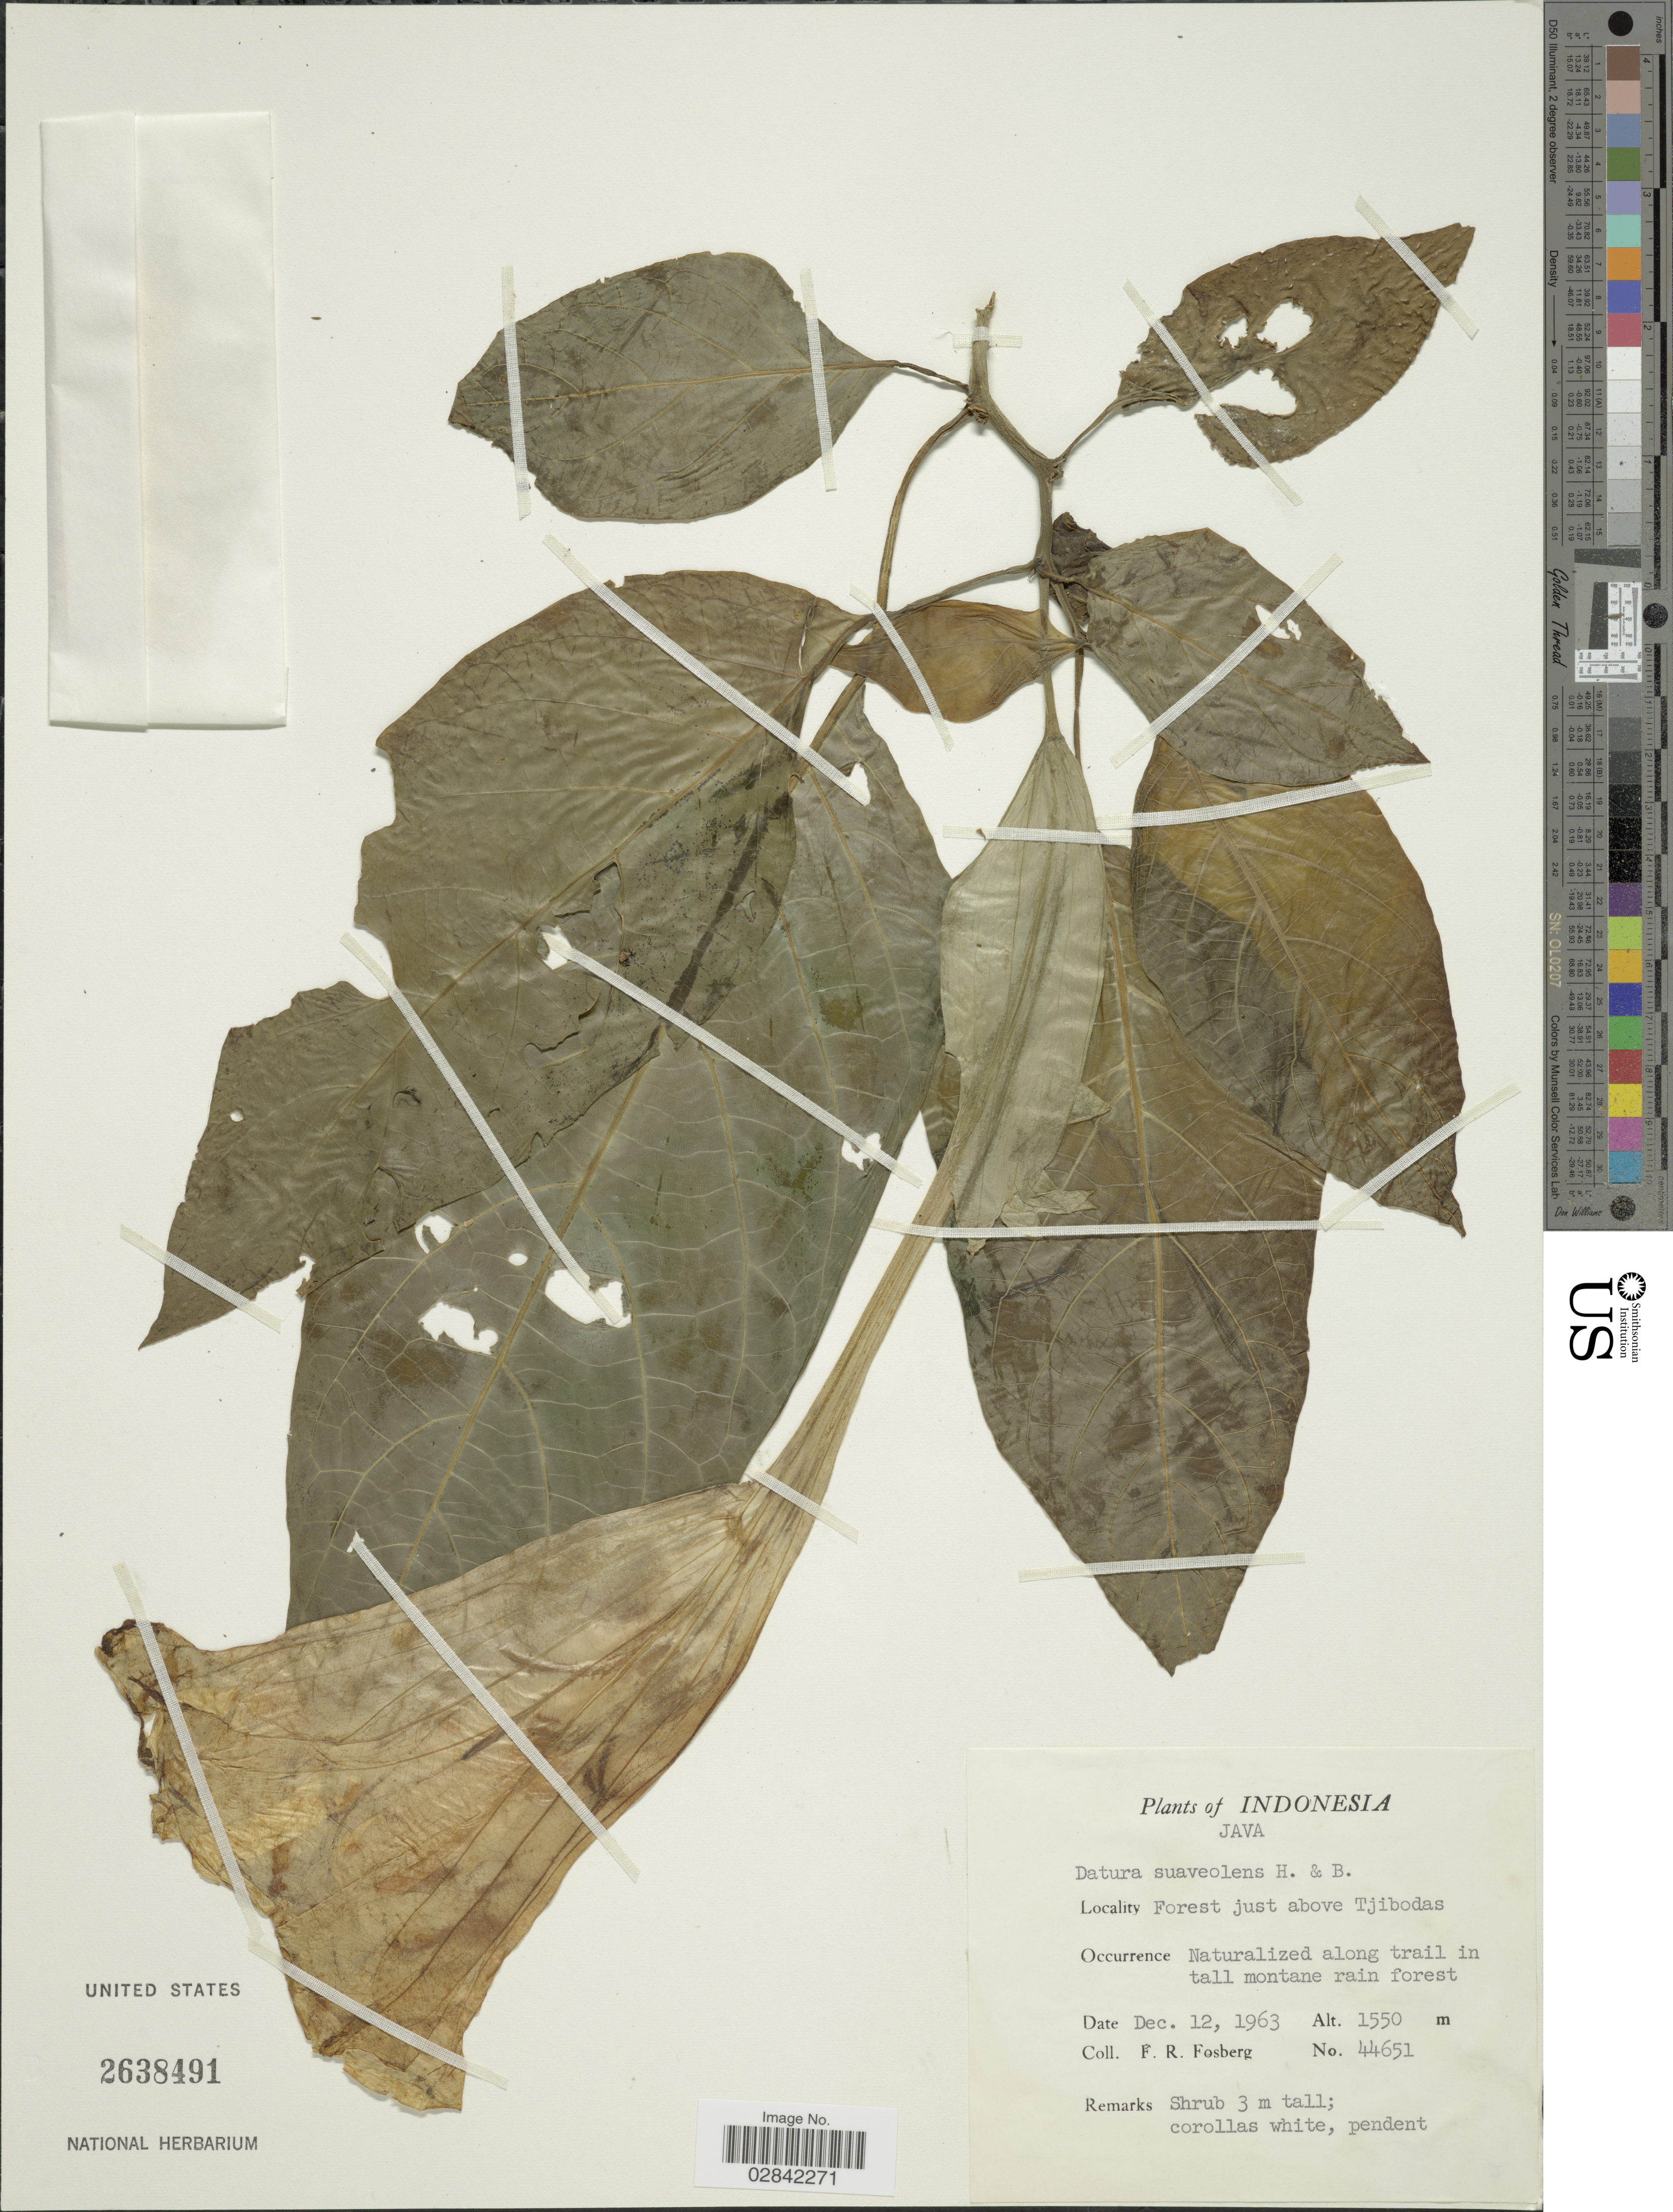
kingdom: Plantae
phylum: Tracheophyta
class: Magnoliopsida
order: Solanales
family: Solanaceae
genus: Brugmansia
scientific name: Brugmansia suaveolens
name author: (Humb. & Bonpl. ex Willd.) Brecht. & J. Presl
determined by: (US) Smithsonian Institution - National Museum of Natural History - Department of Botany (UNITED STATES)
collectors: F. R. Fosberg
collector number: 44651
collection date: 1963-12-12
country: Indonesia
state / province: Java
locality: Forest just above Tjibodas.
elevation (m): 1550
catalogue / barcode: US 2638491